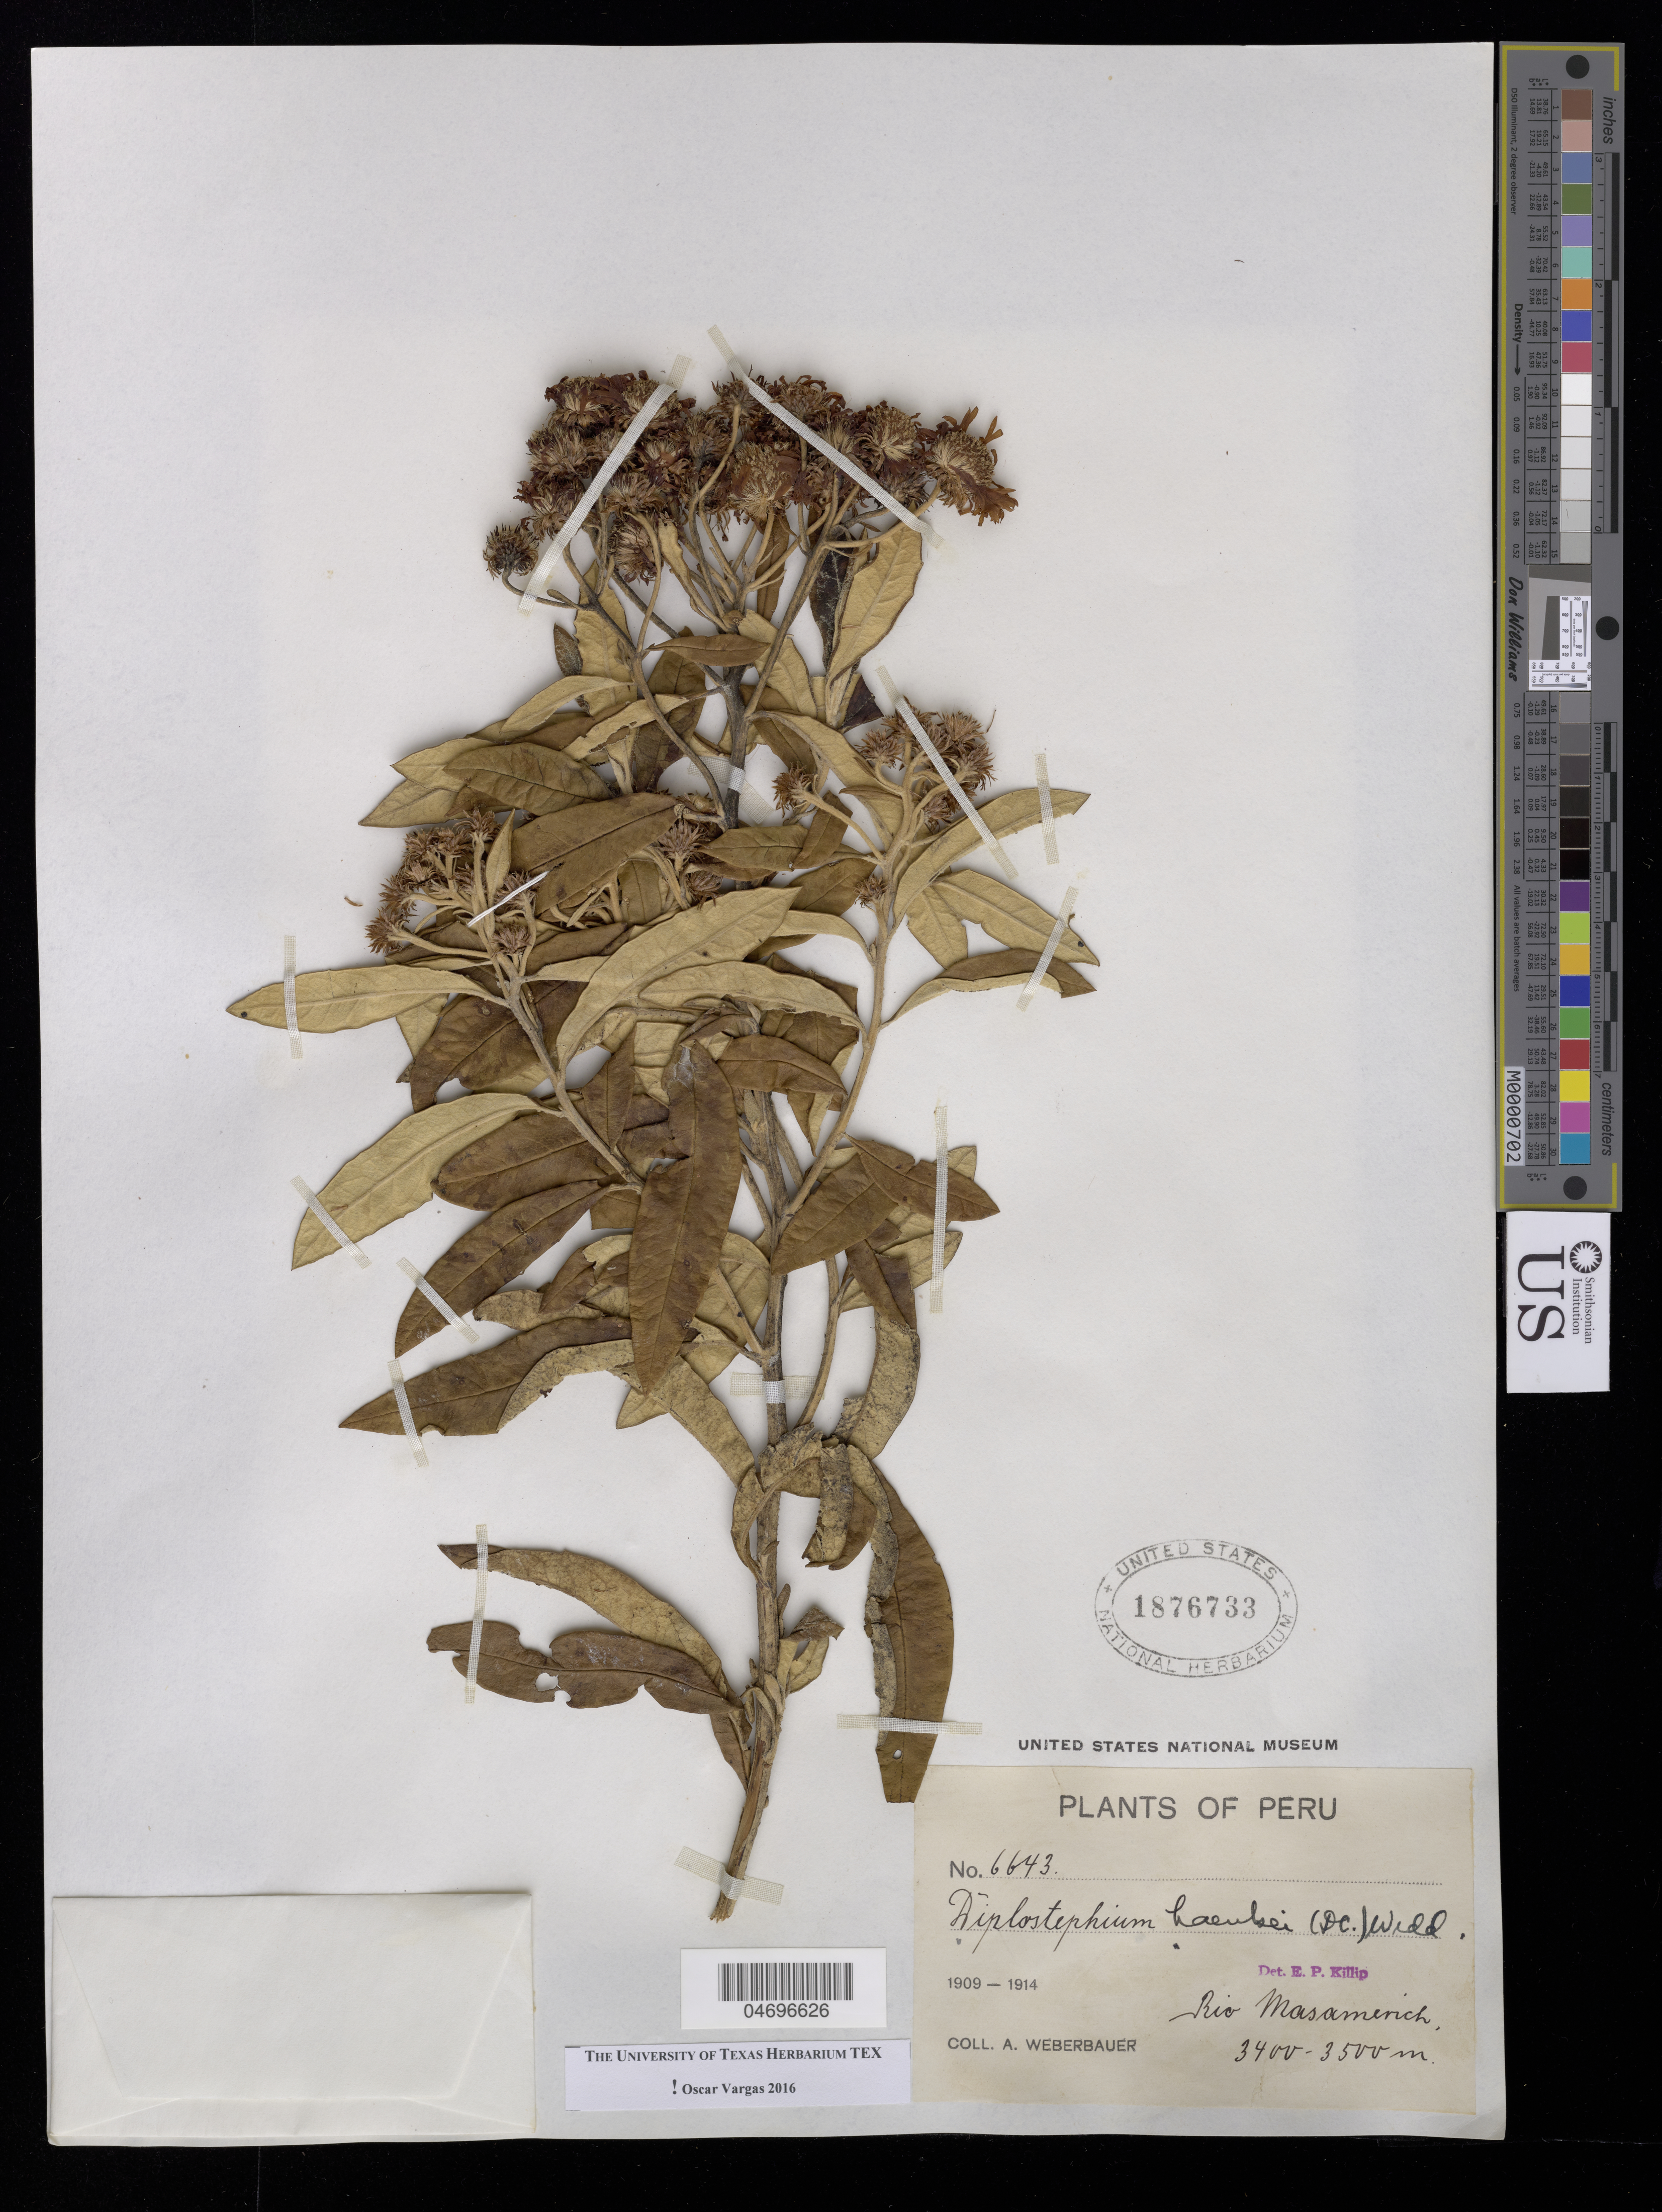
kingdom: Plantae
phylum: Tracheophyta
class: Magnoliopsida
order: Asterales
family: Asteraceae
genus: Diplostephium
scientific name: Diplostephium haenkei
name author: (DC.) Wedd.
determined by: Vargas, Oscar M.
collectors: A. Weberbauer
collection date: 1909/1914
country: Peru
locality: Pariahuanca.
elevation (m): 3400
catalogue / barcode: US 1876733